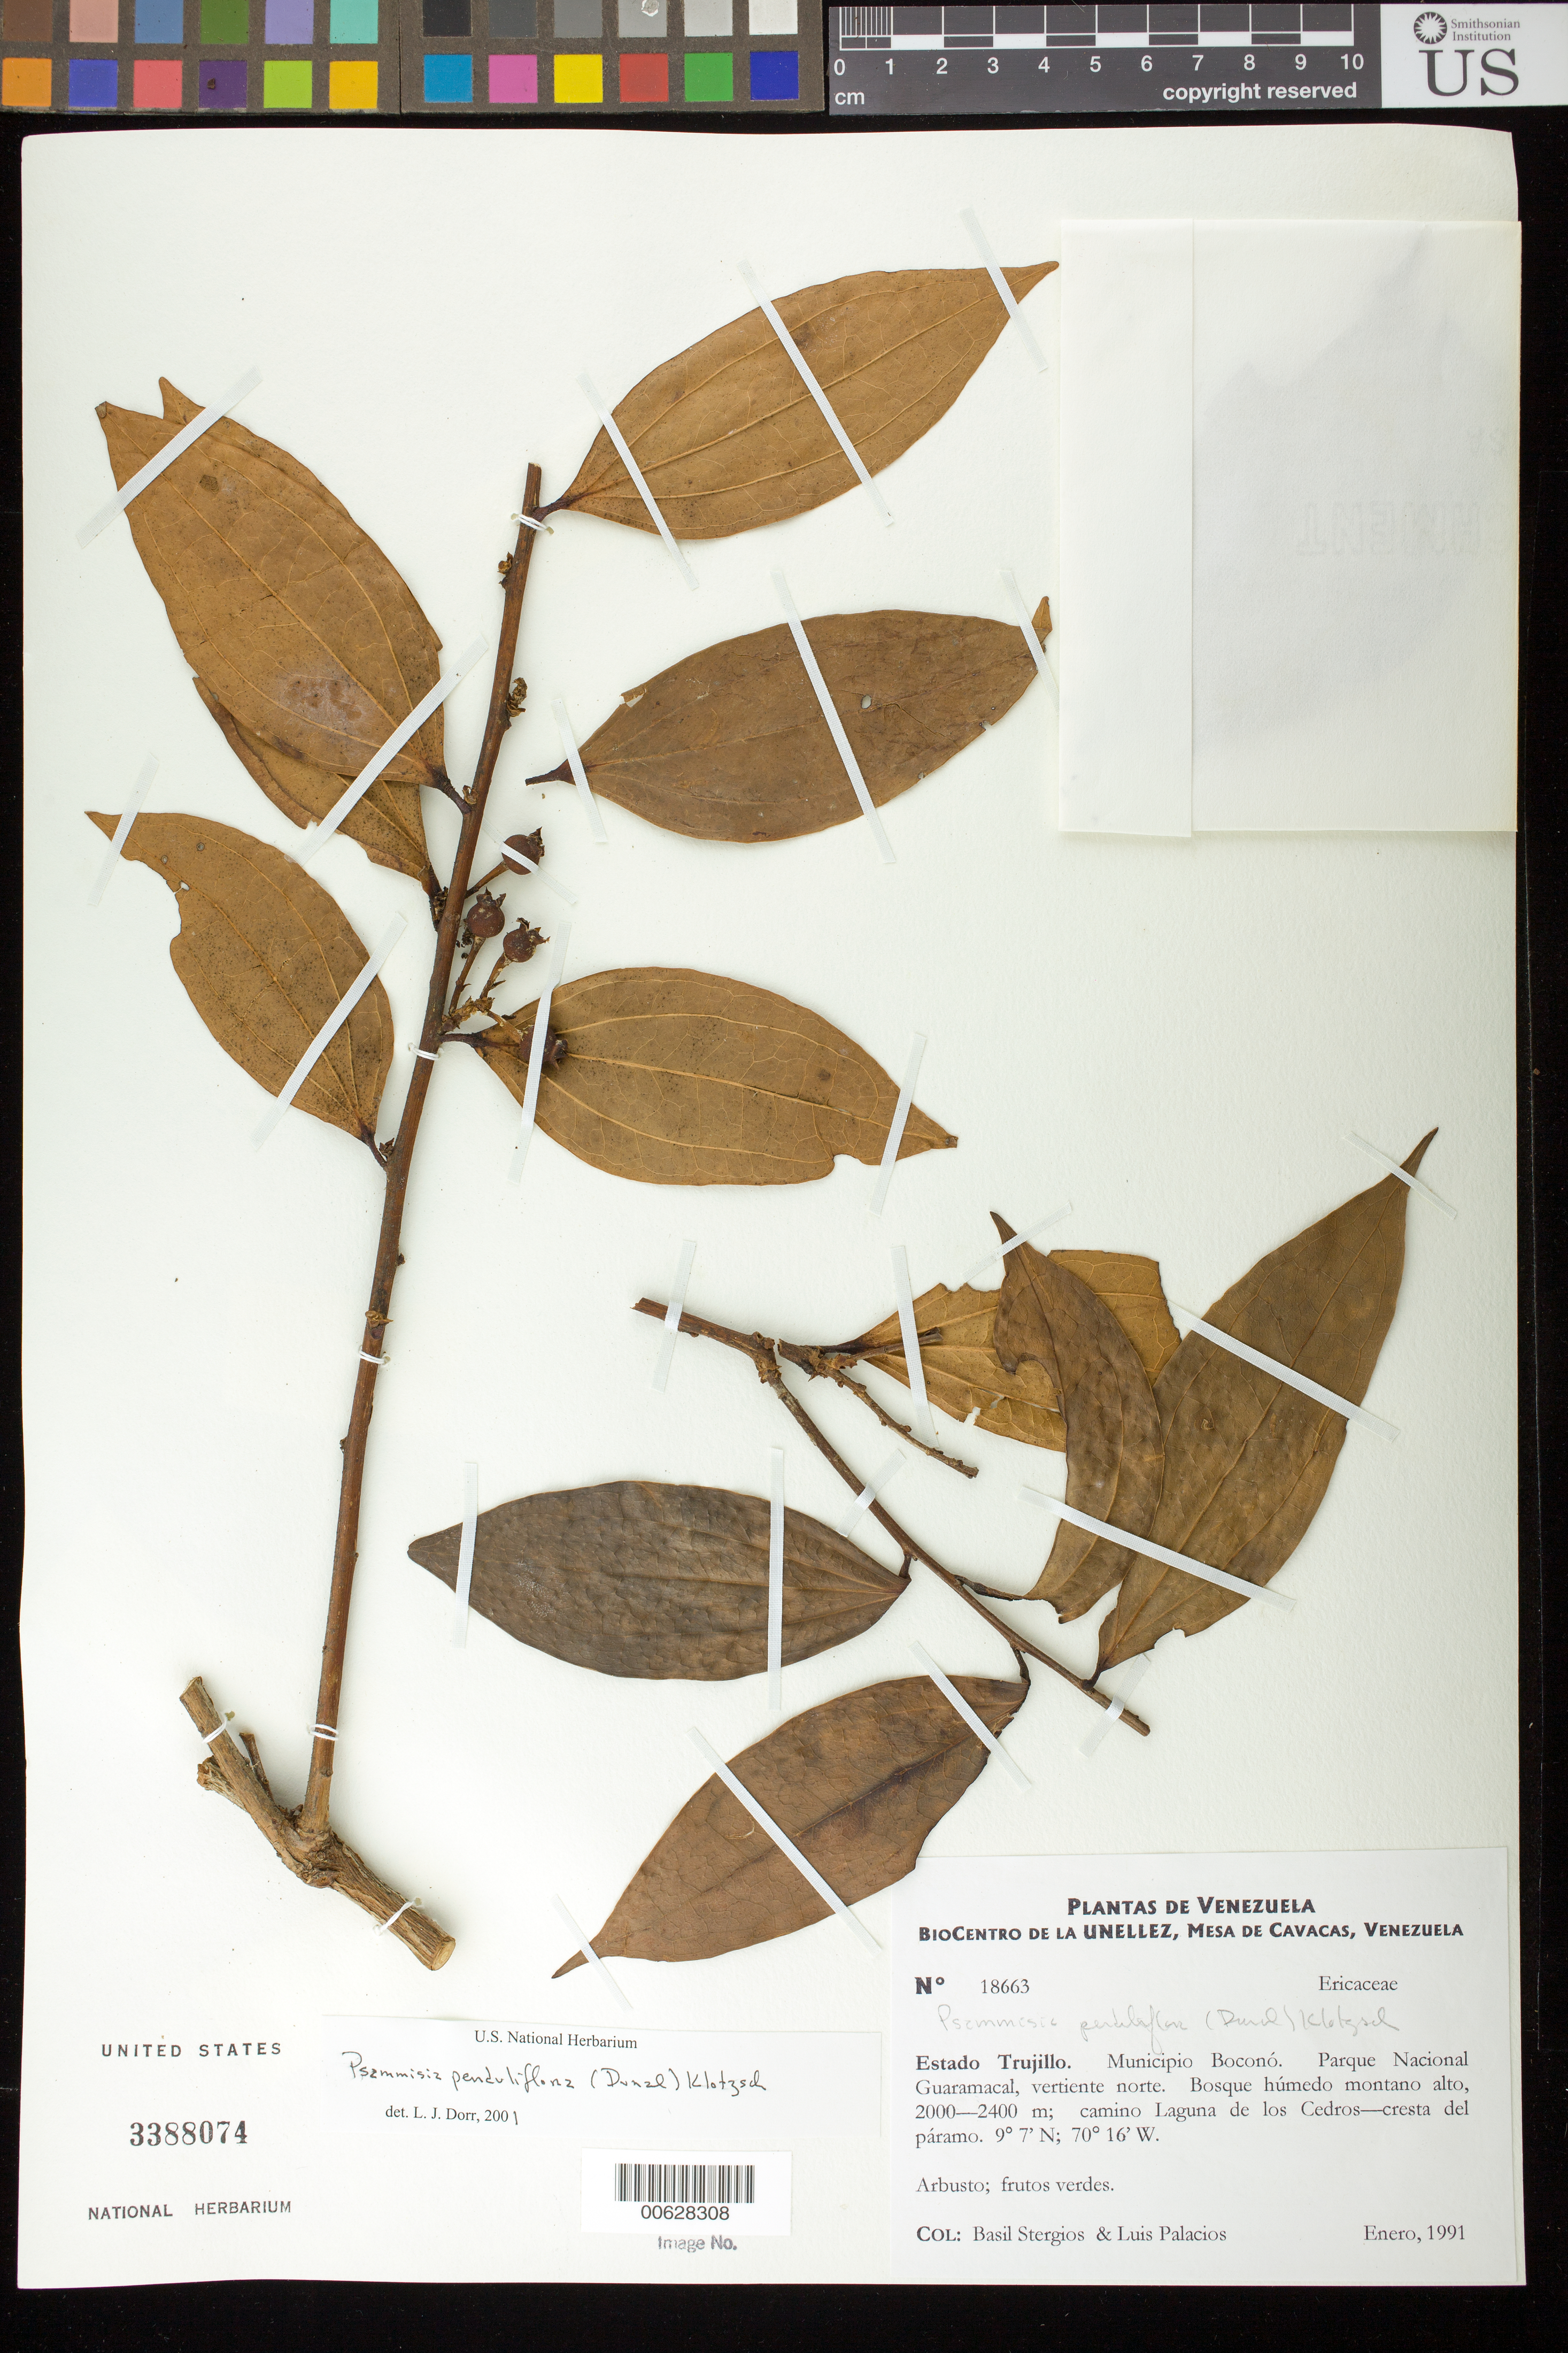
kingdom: Plantae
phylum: Tracheophyta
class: Magnoliopsida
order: Ericales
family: Ericaceae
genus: Psammisia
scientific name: Psammisia penduliflora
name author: (Dunal) Klotzsch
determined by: Dorr, L. J., (BOT), Smithsonian Institution - National Museum of Natural History (UNITED STATES)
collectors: B. G. Stergios & L. Palacios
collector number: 18663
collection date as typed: Jan 1991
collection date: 1991-01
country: Venezuela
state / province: Trujillo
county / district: Boconó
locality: Parque Nacional Guaramacal, vertiente N, camino laguna de los Cedros-cresta del páramo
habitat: Bosque húmedo montano alto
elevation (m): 2000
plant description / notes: PORT, US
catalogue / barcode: US 3388074